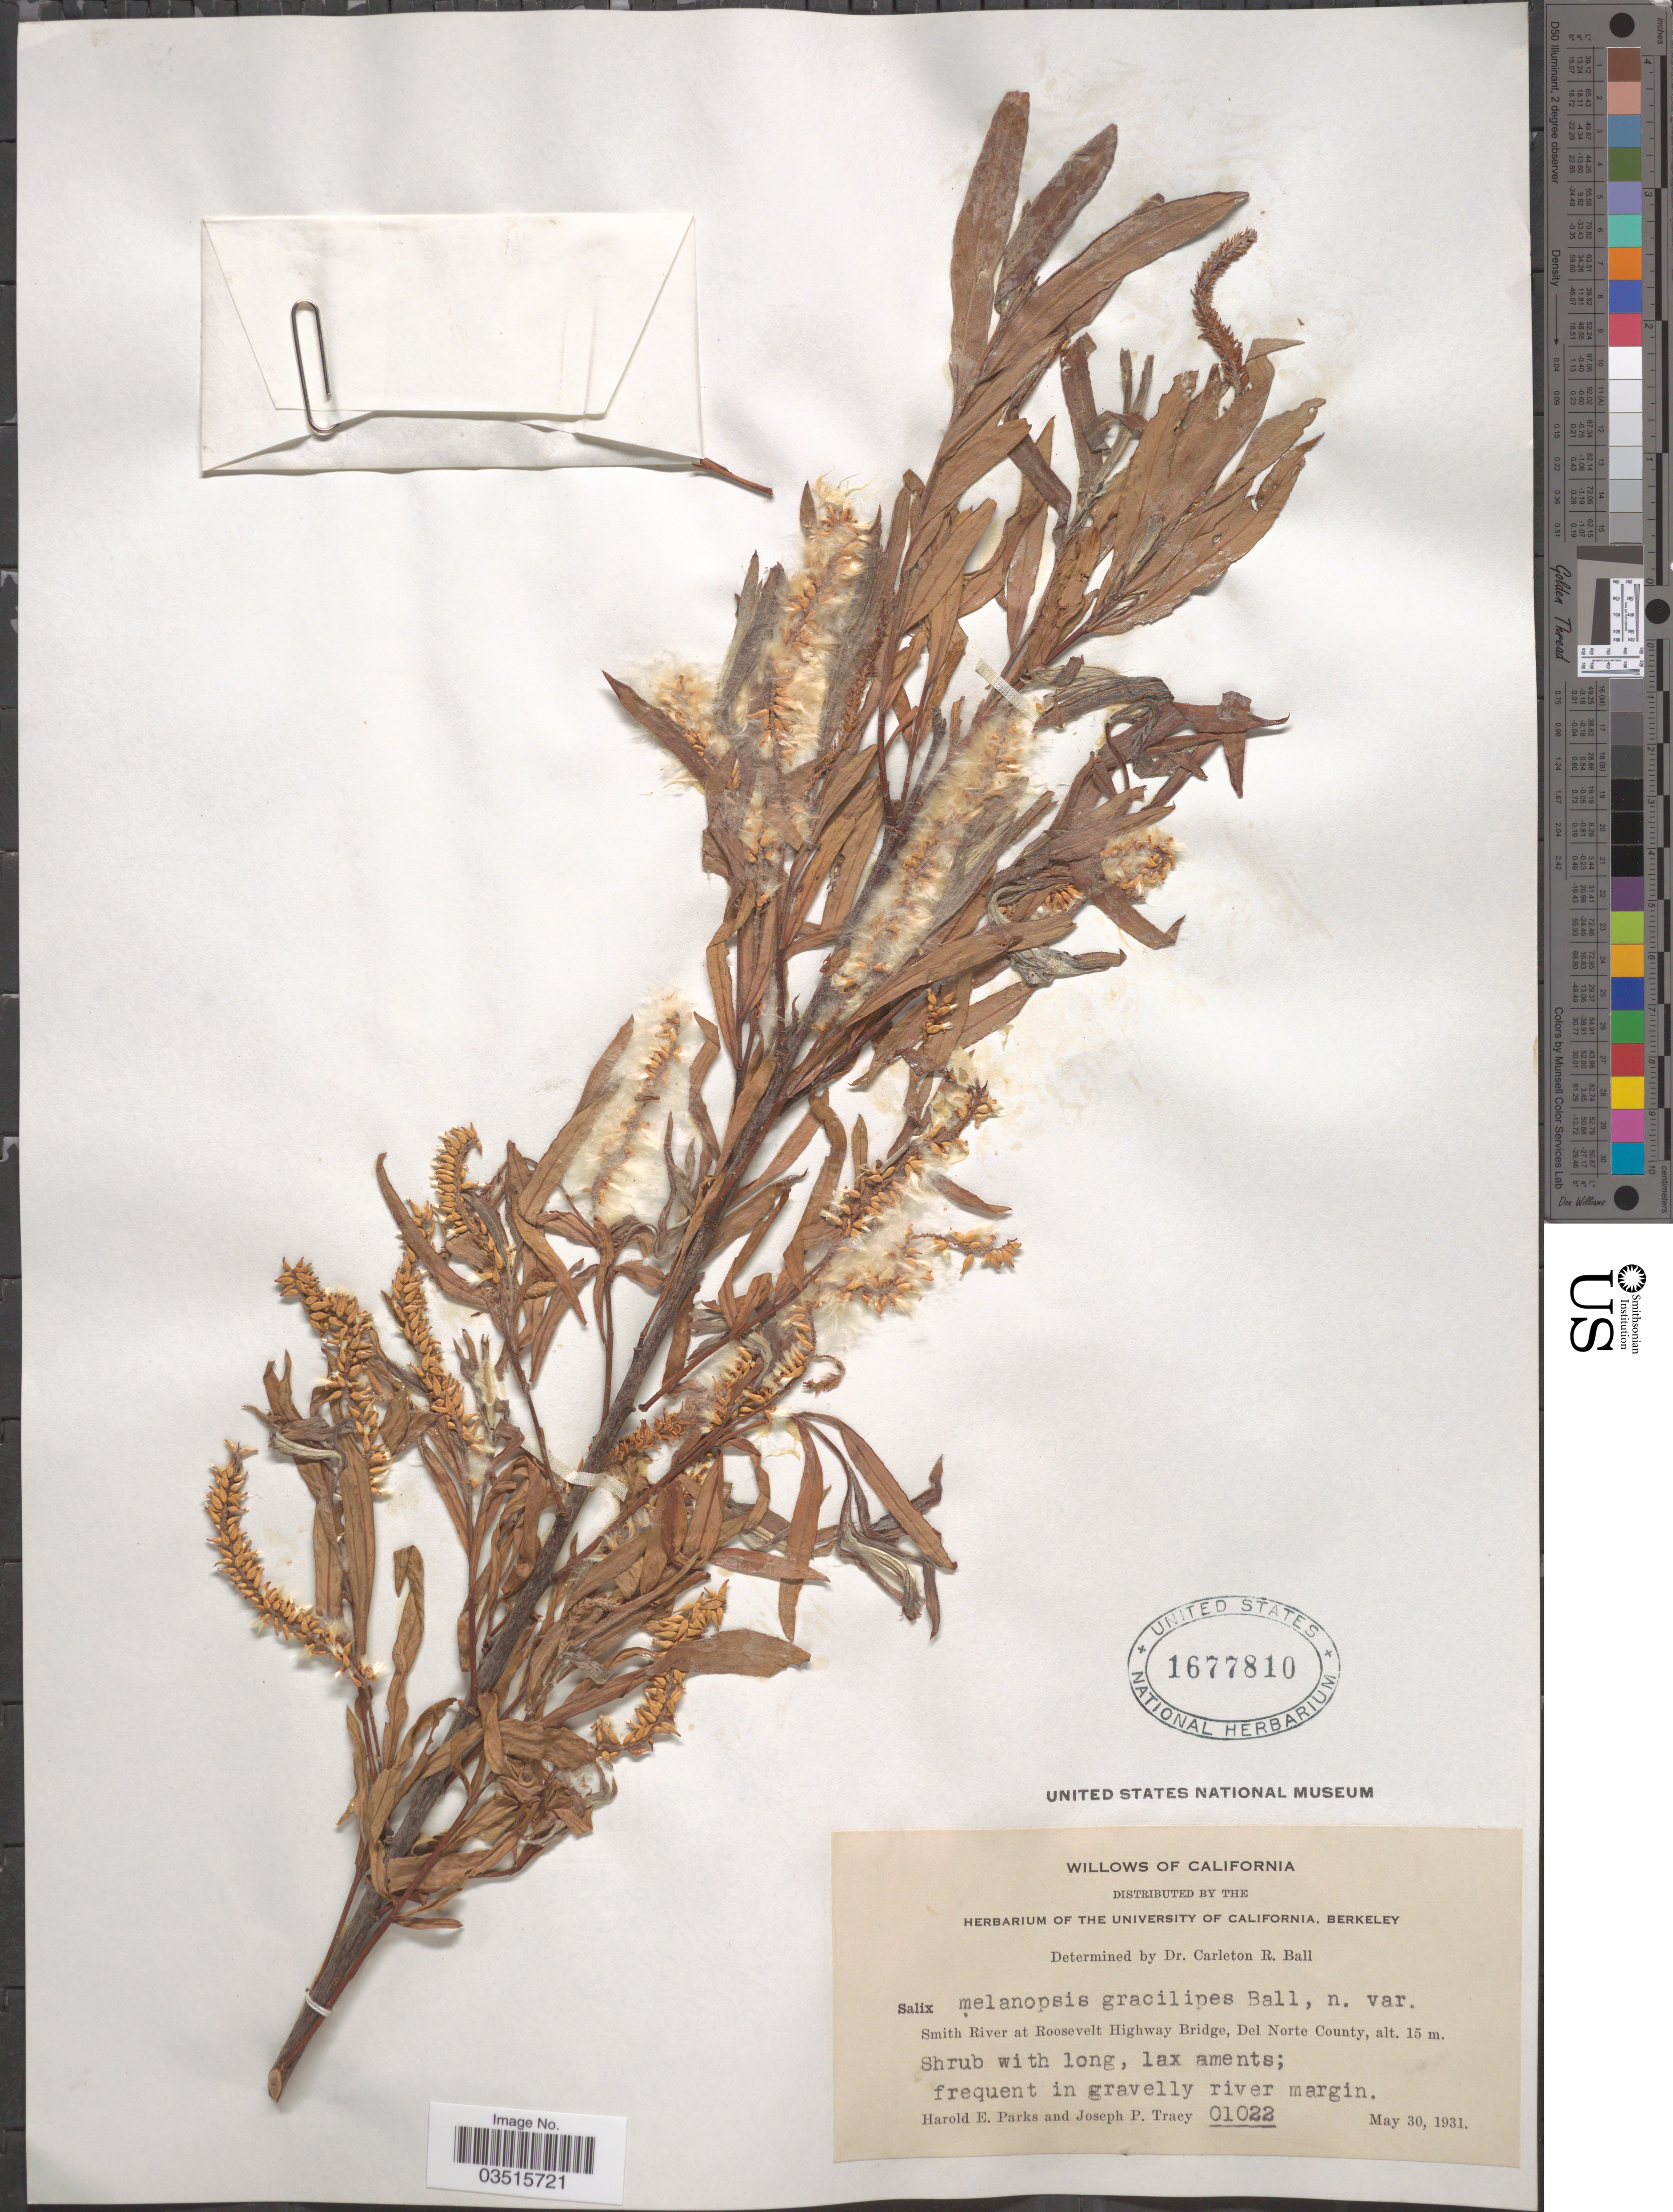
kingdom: Plantae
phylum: Tracheophyta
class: Magnoliopsida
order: Malpighiales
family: Salicaceae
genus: Salix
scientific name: Salix melanopsis var. gracilipes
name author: C.R. Ball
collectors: H. E. Parks & J. Tracy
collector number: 01022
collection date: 1931-05-30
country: United States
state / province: California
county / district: Del Norte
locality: Smith River at Roosevelt Highway Bridge, Del Norte County.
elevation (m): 15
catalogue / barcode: US 1677810